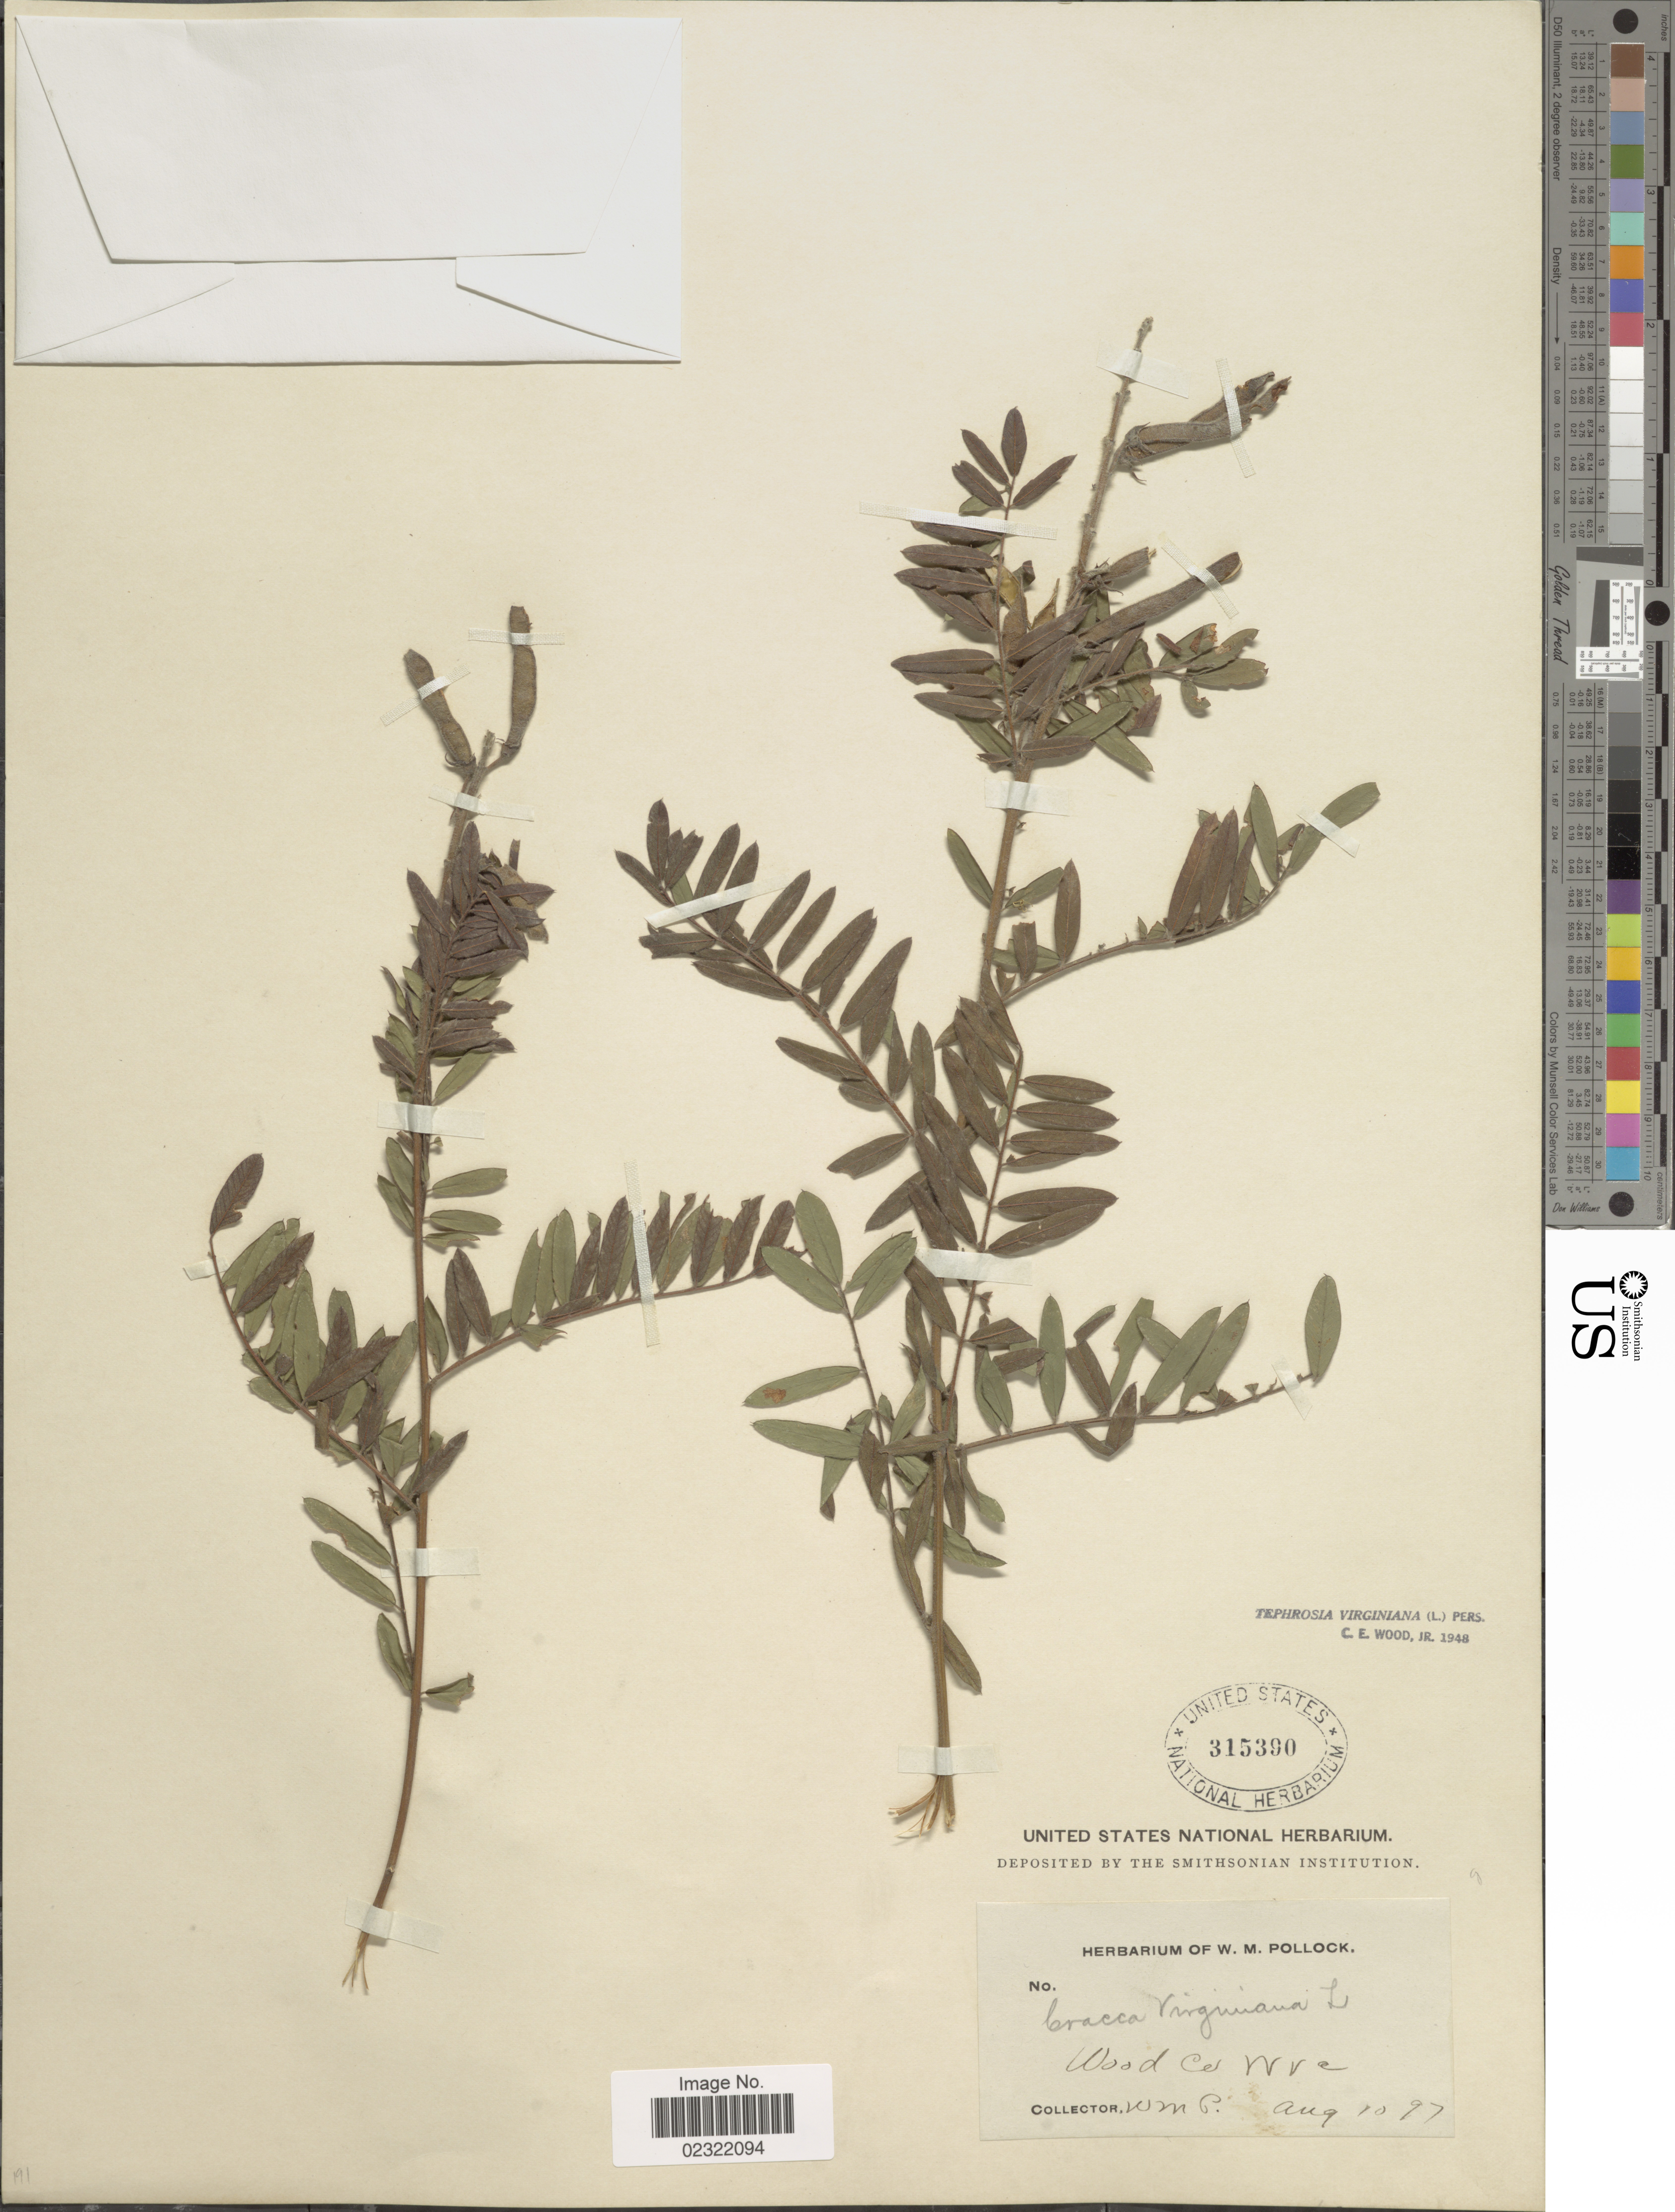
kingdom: Plantae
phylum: Tracheophyta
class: Magnoliopsida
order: Fabales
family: Fabaceae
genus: Tephrosia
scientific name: Tephrosia virginiana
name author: (L.) Pers.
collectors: W. M. Pollock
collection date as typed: Transcribed d/m/y: 10/8/97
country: United States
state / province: West Virginia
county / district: Wood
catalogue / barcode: US 315390